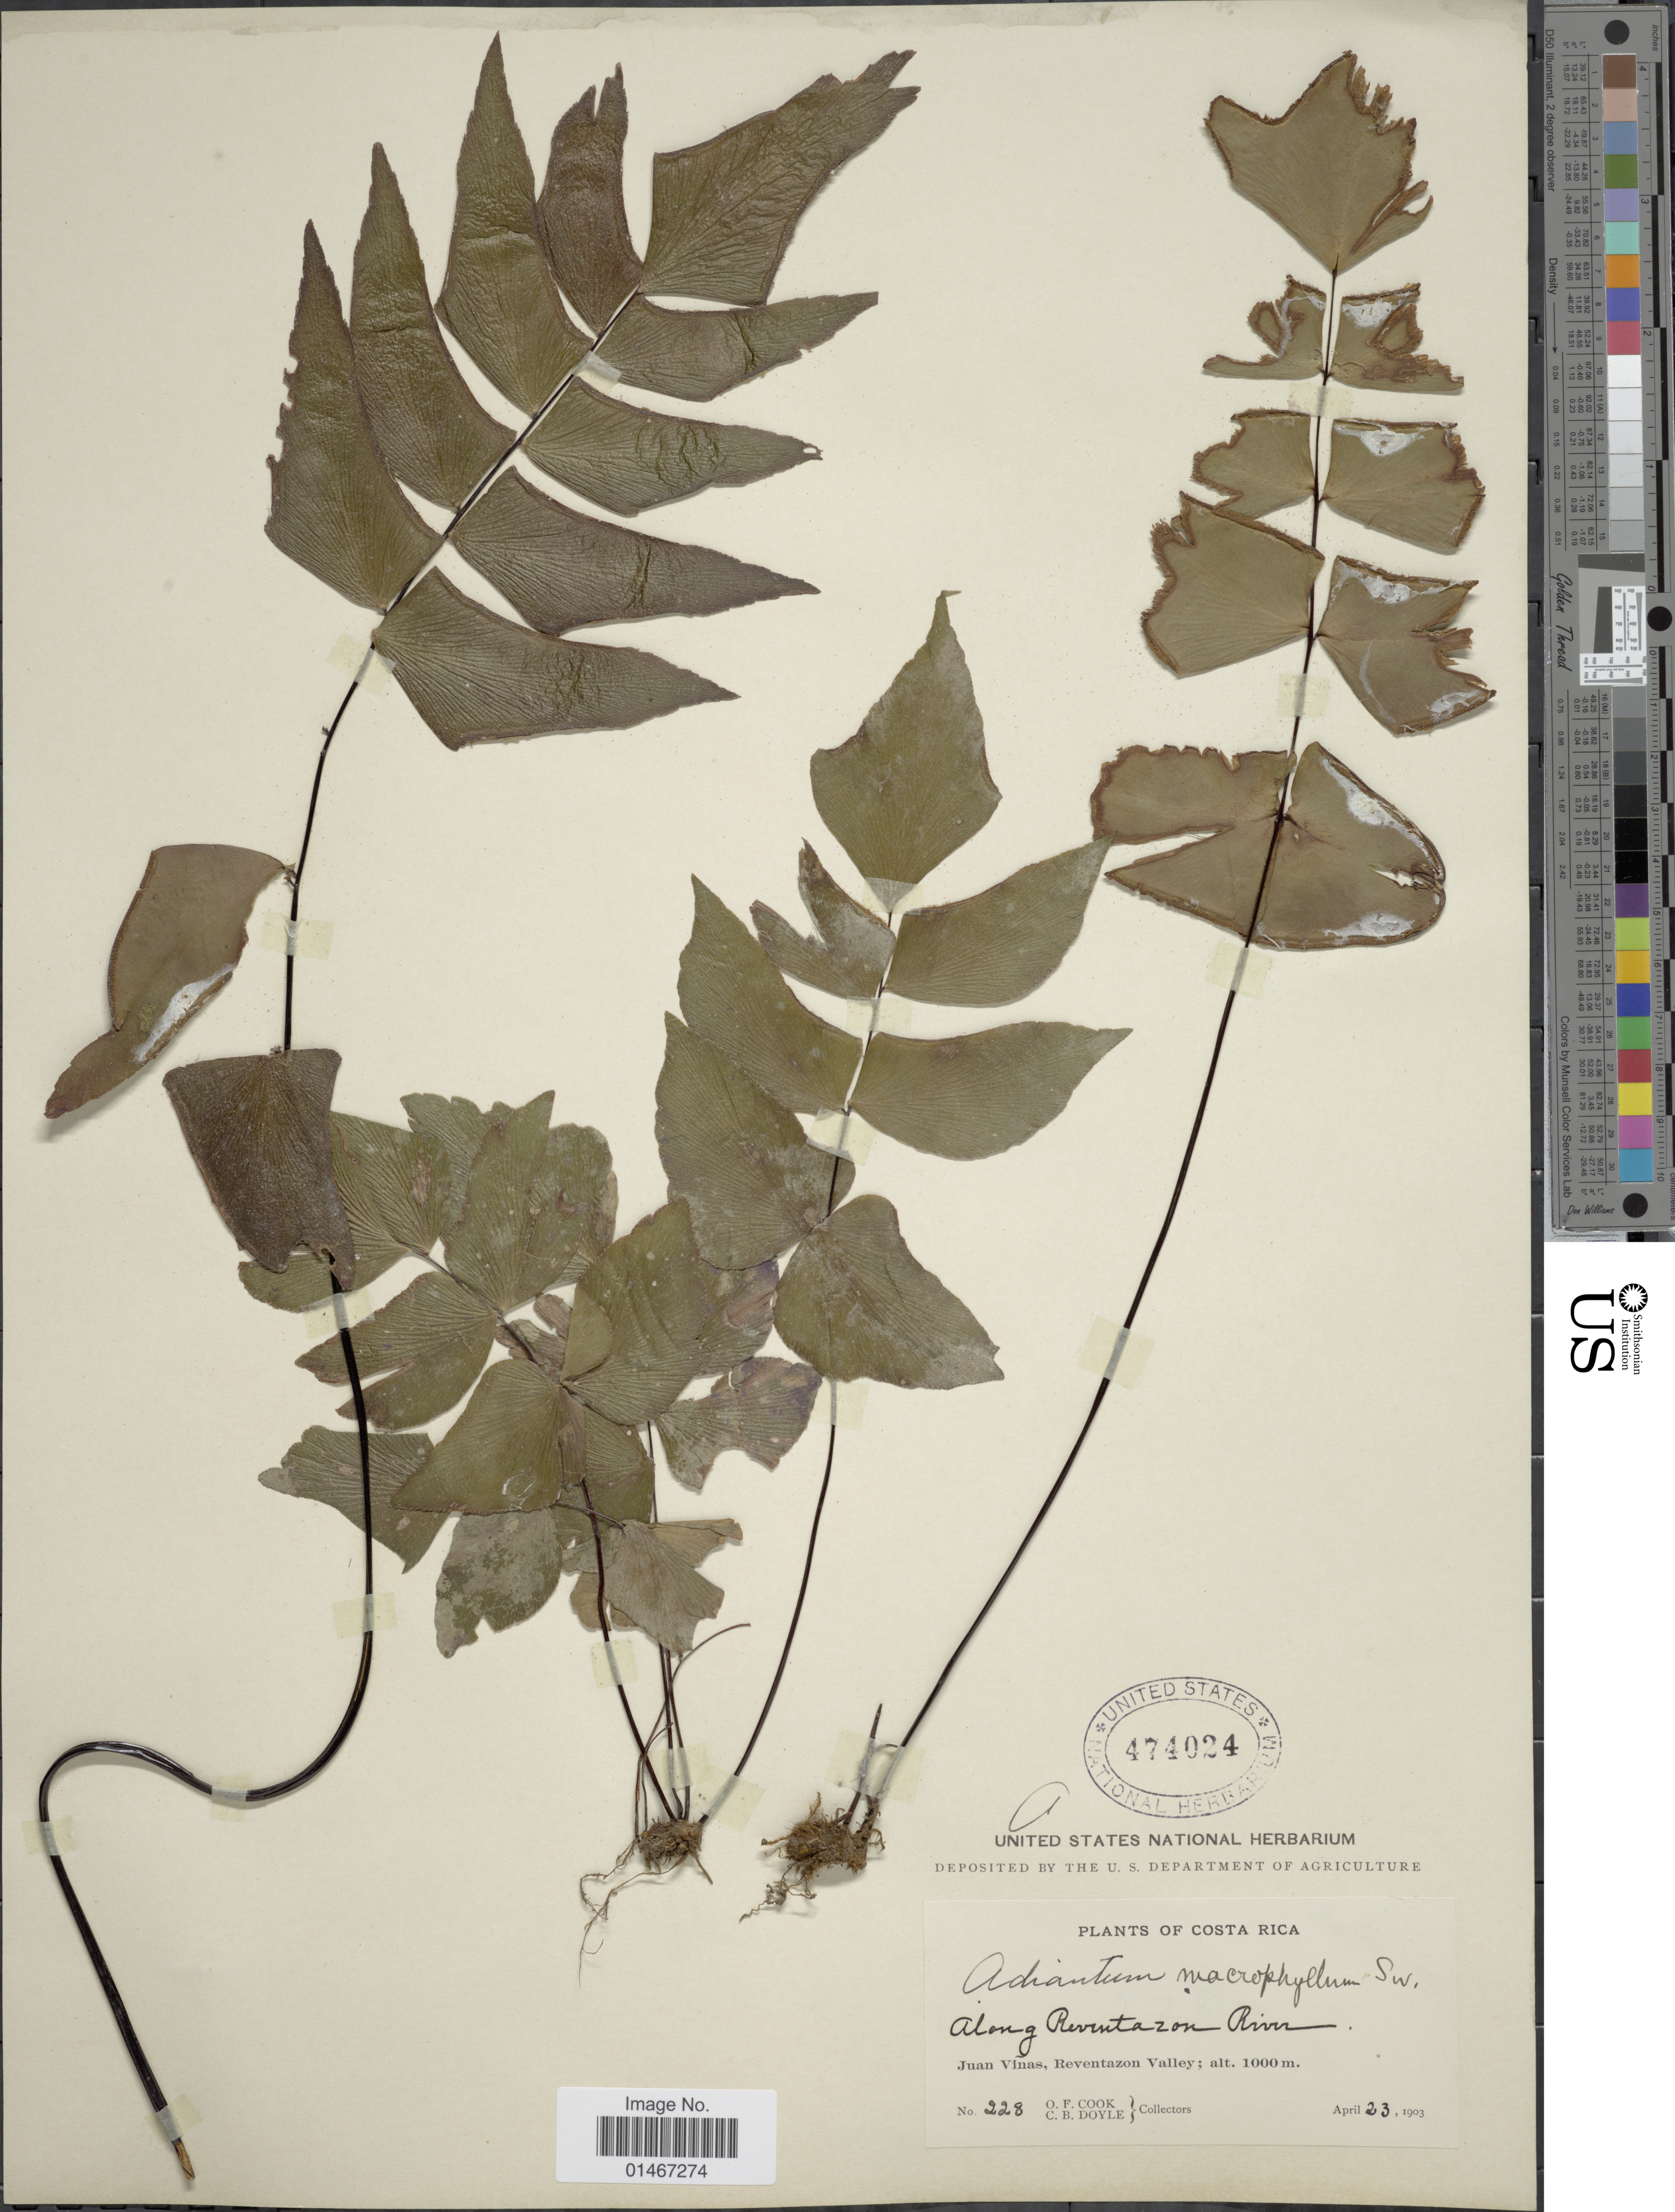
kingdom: Plantae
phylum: Tracheophyta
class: Polypodiopsida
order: Polypodiales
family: Pteridaceae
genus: Adiantum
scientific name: Adiantum macrophyllum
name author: Sw.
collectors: O. F. Cook & C. Doyle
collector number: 228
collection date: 1903-04-23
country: Costa Rica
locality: Along Reventazon River, Juan Viñas, Reventazon Valley.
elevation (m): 1000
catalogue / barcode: US 474024